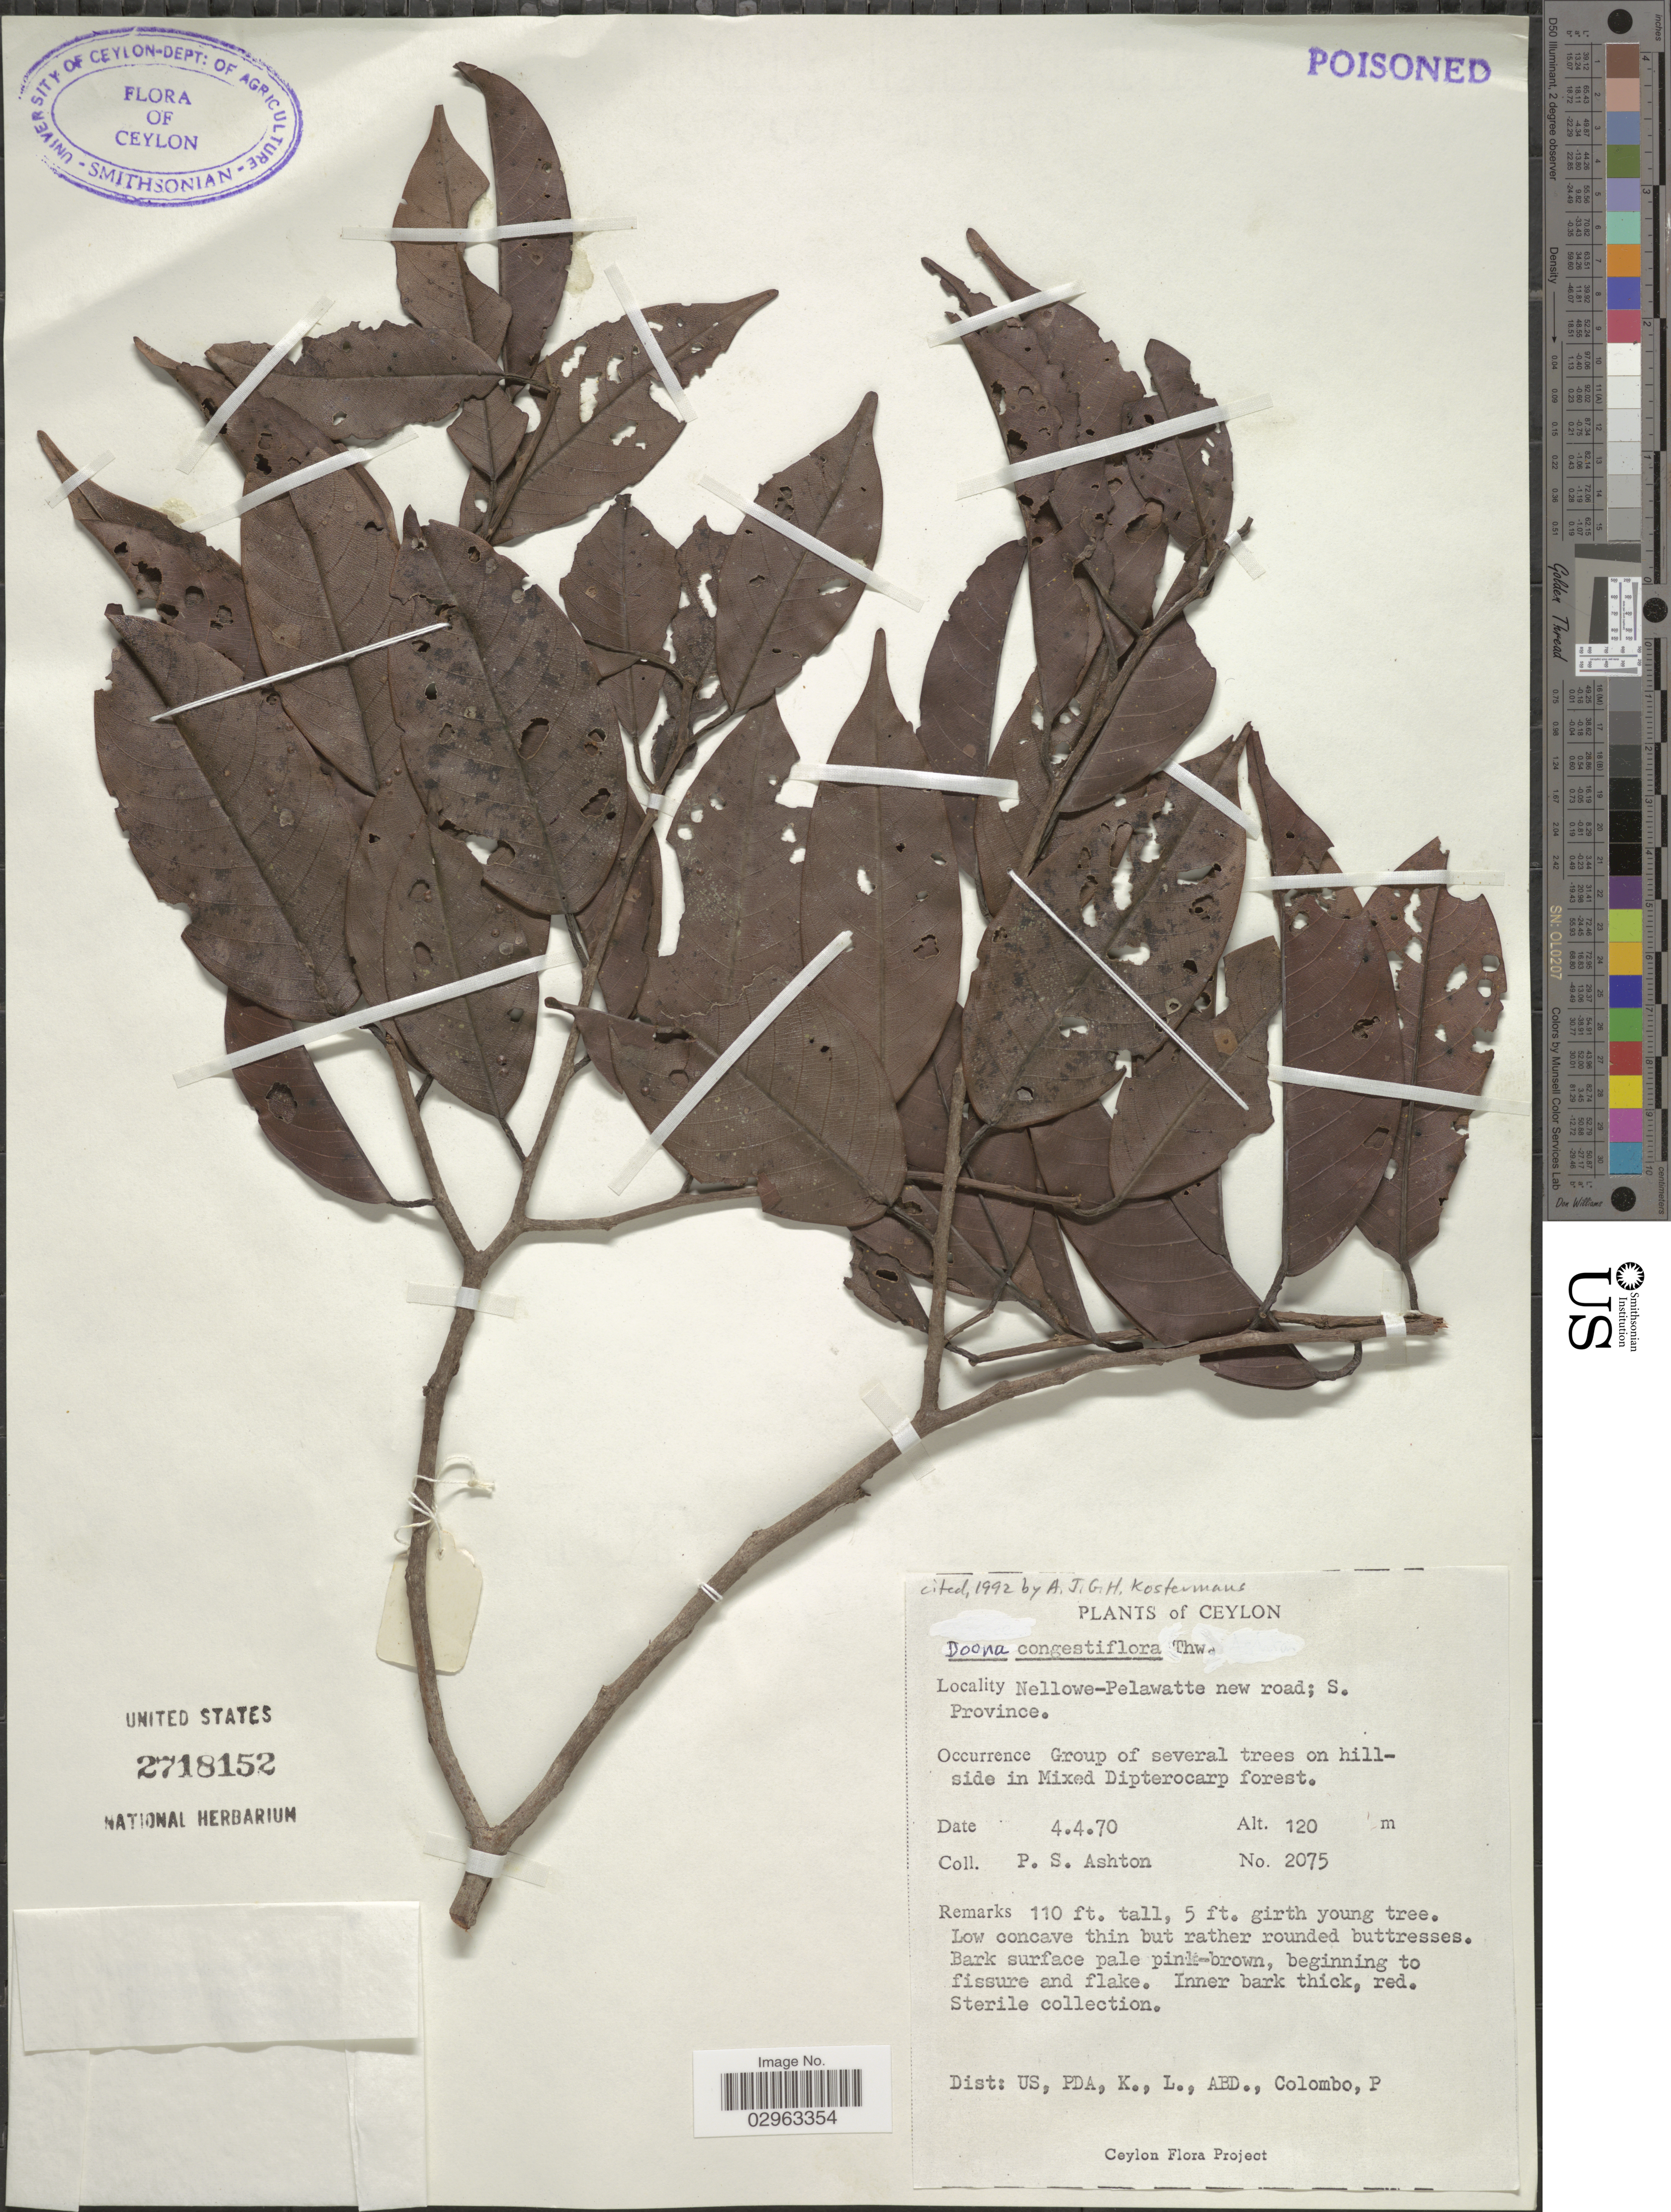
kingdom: Plantae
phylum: Tracheophyta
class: Magnoliopsida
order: Malvales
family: Dipterocarpaceae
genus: Doona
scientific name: Doona congestiflora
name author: Thwaites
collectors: P. S. Ashton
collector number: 2075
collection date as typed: Transcribed d/m/y: 4/4/70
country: Sri Lanka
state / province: Southern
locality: Ceylon, Nellowe-Pelawatte new road; S. Province.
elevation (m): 120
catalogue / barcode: US 2718152